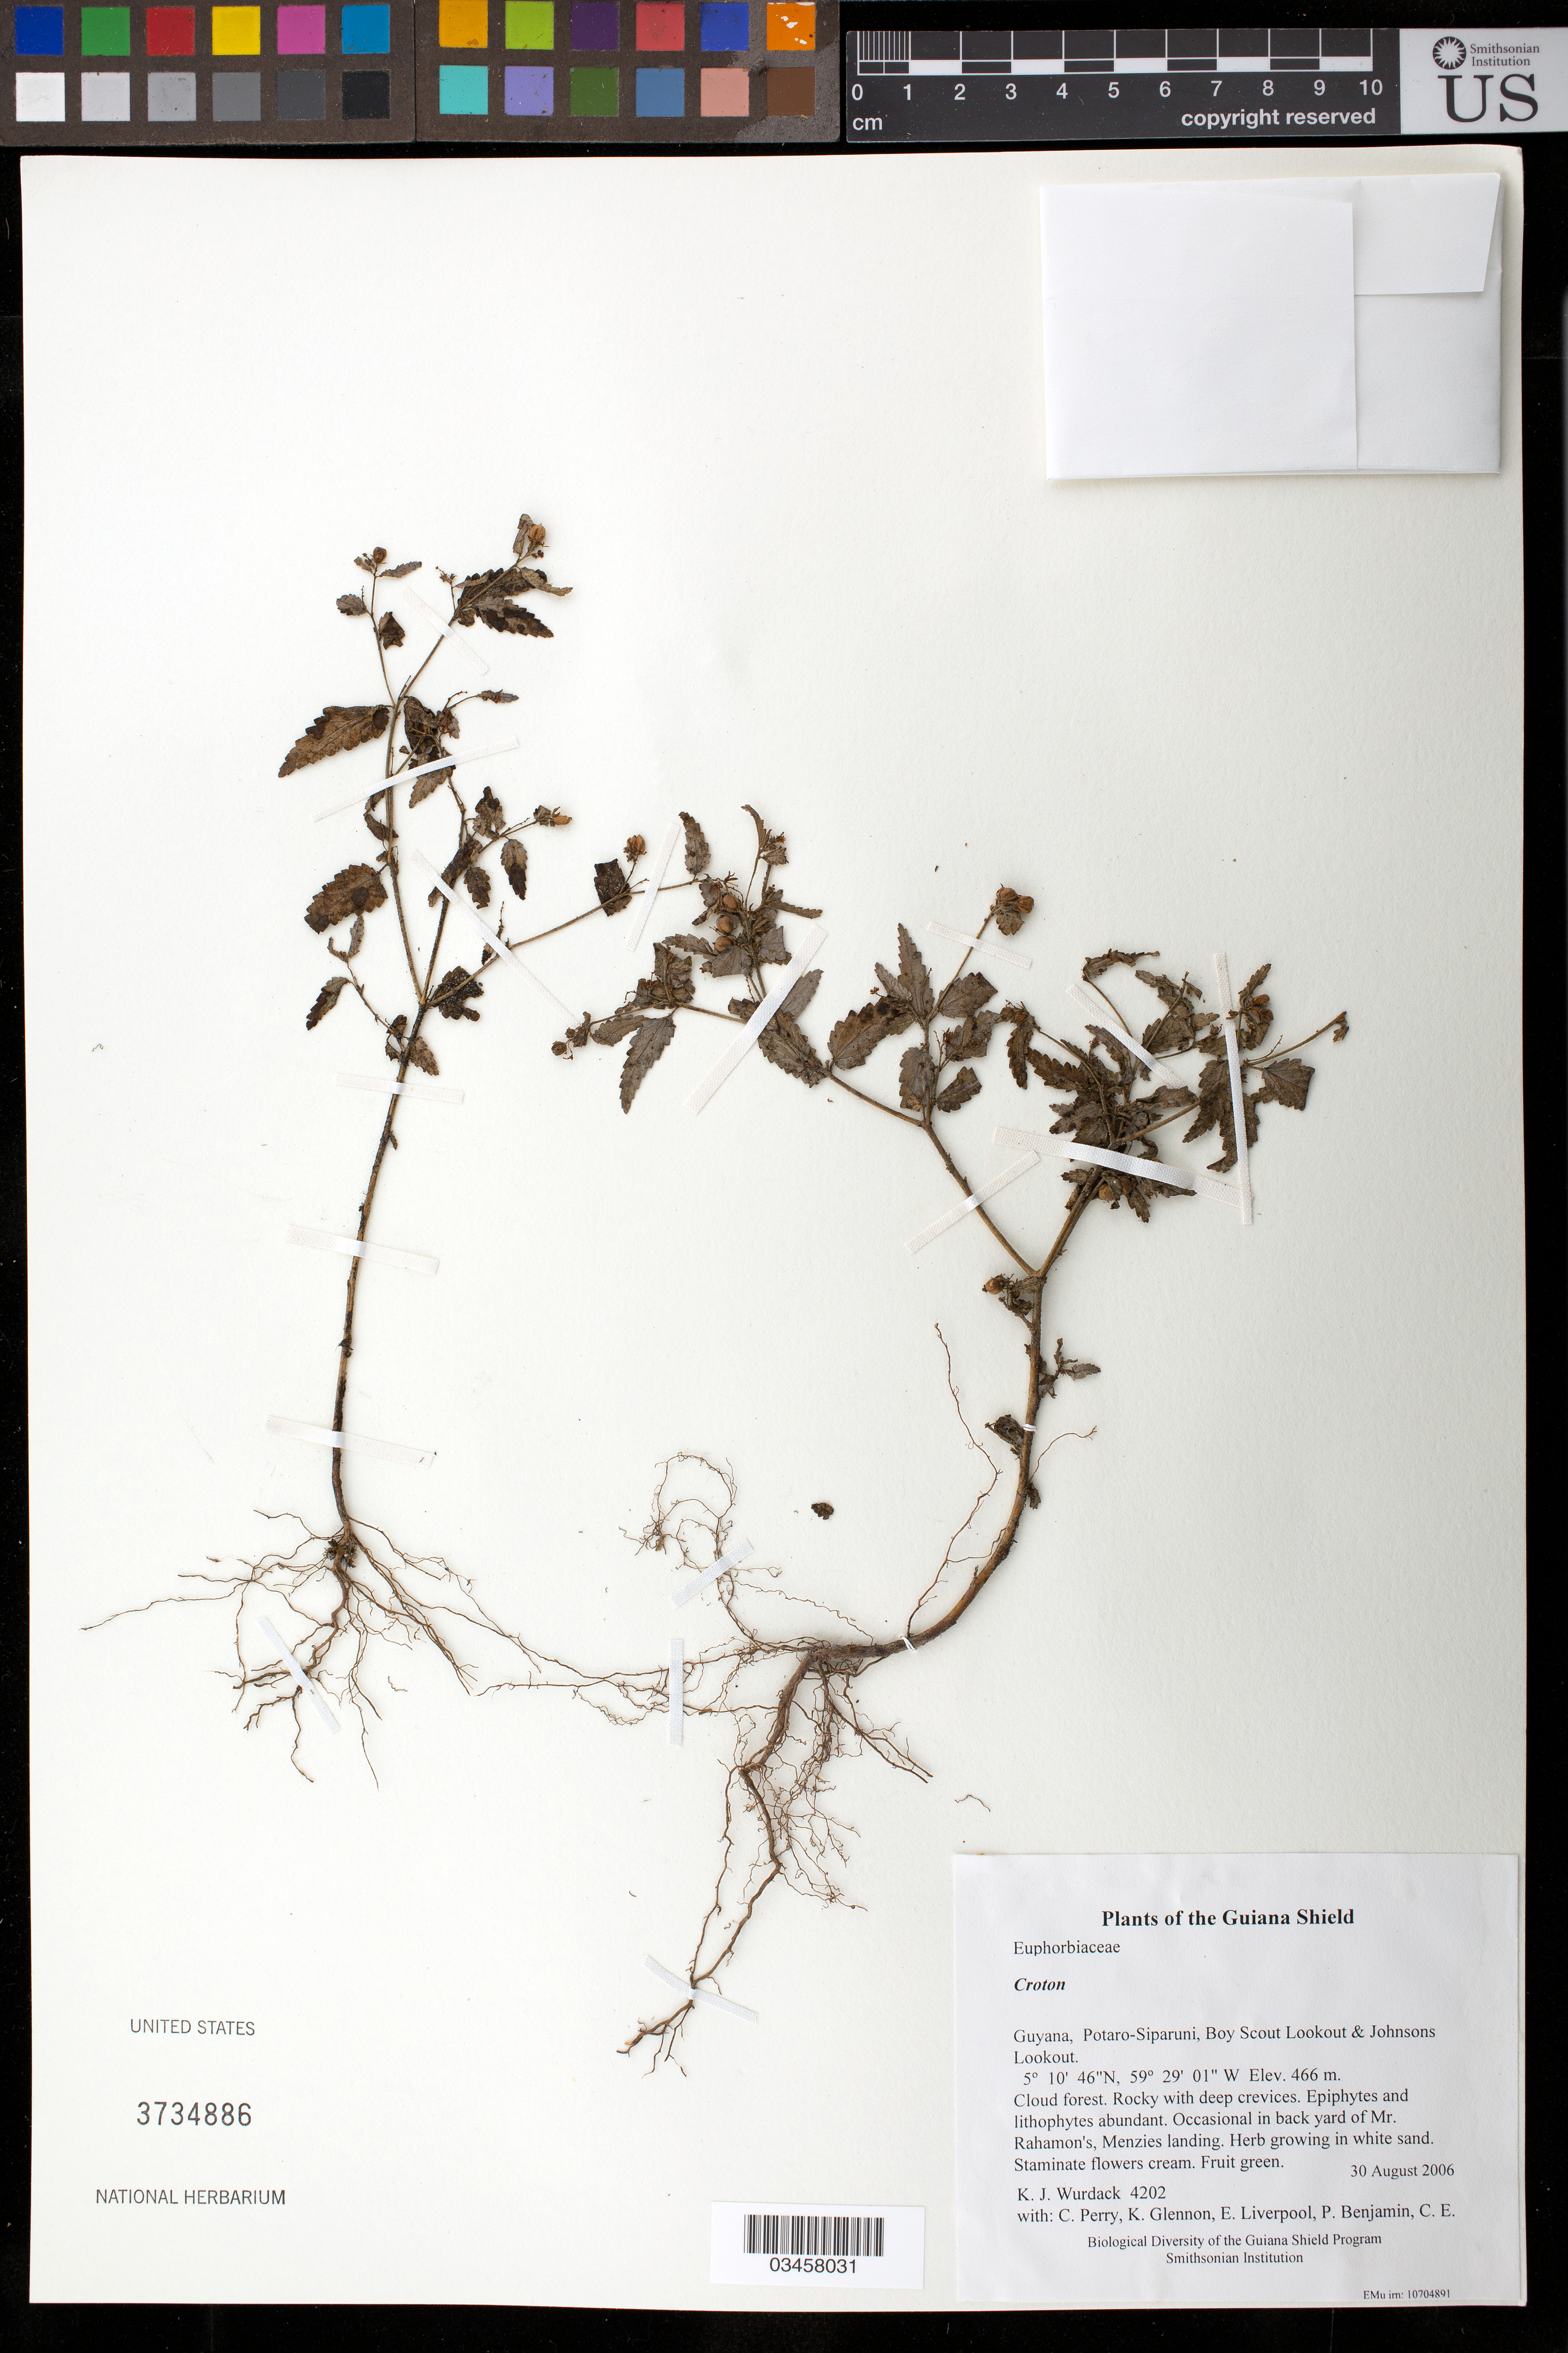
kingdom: Plantae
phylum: Tracheophyta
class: Magnoliopsida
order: Malpighiales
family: Euphorbiaceae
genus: Croton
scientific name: Croton sp.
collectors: K. Wurdack, C. Perry, K. Glennon, E. Liverpool, P. Benjamin, C. E. Hinchliff & K. M. Redden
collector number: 4202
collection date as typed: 30 August 2006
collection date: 2006-08-30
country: Guyana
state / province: Potaro-Siparuni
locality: Boy Scout Lookout & Johnsons Lookout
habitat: Cloud forest. Rocky with deep crevices. Epiphytes and lithophytes abundant.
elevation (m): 466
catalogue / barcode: US 3734886